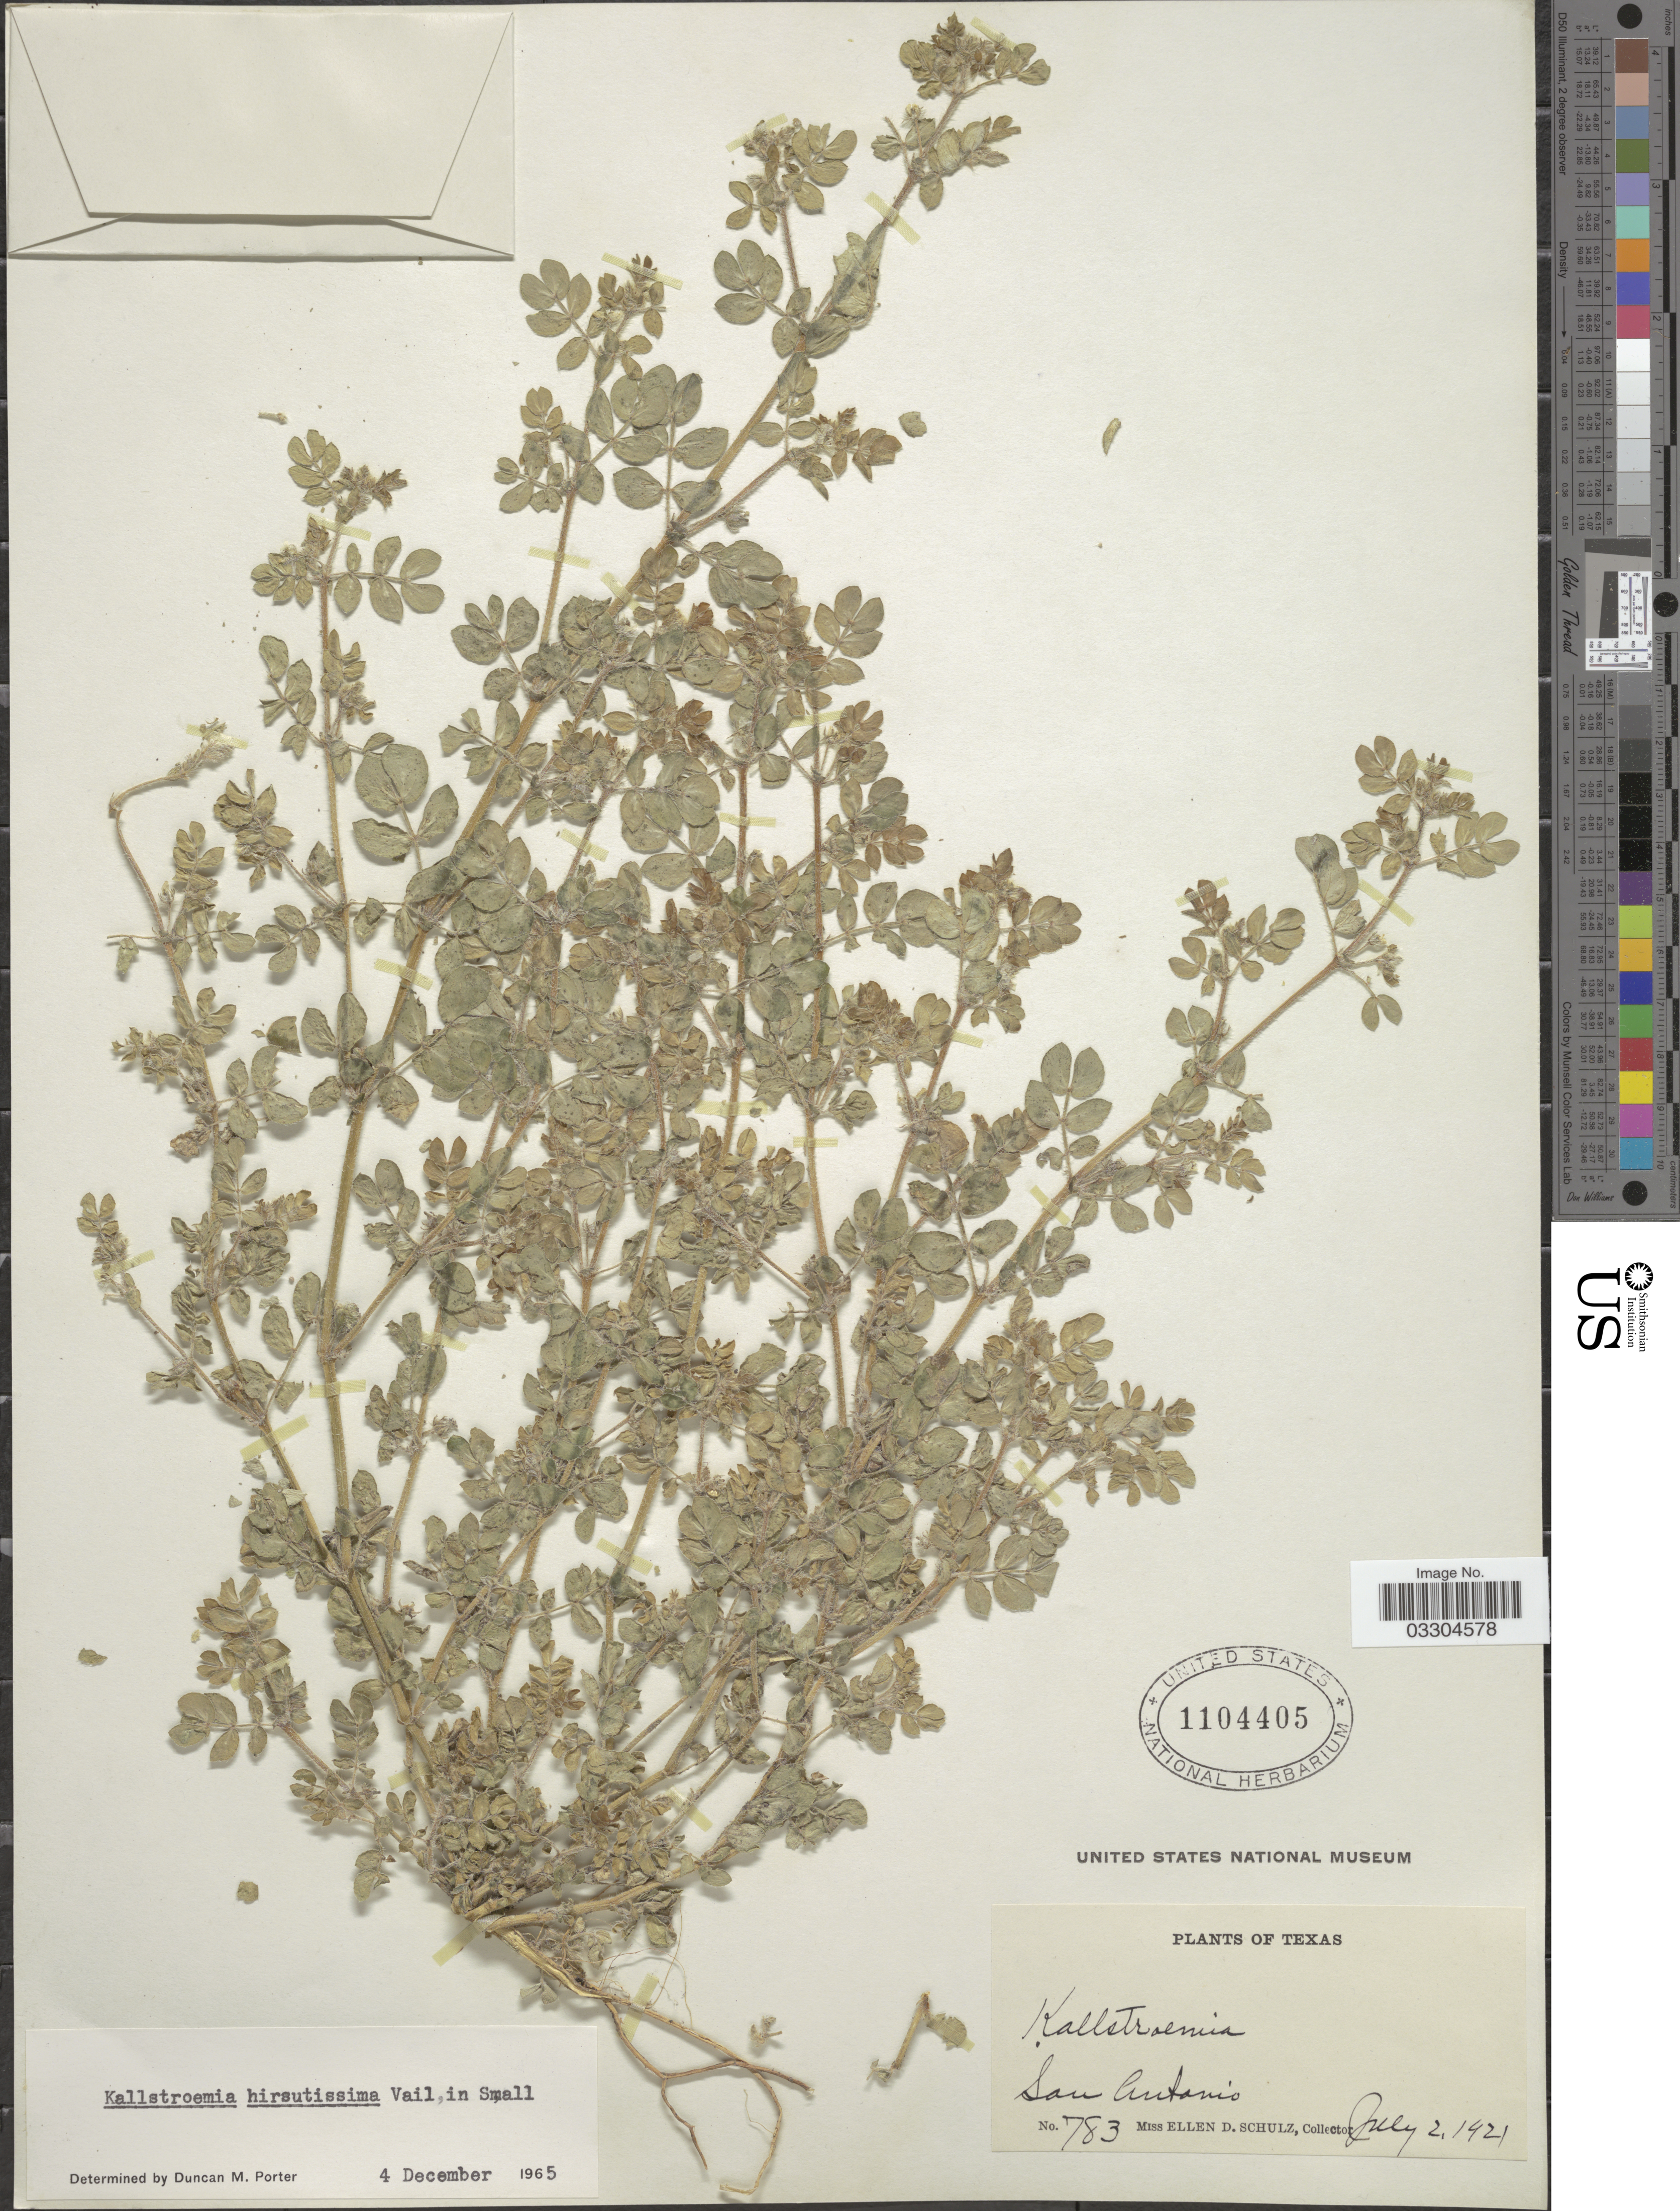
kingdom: Plantae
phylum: Tracheophyta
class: Magnoliopsida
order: Zygophyllales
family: Zygophyllaceae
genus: Kallstroemia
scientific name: Kallstroemia hirsutissima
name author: Vail in Small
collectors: E. D. Schulz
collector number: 783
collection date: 1921-07-02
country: United States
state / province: Texas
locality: San Antonio.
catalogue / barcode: US 1104405